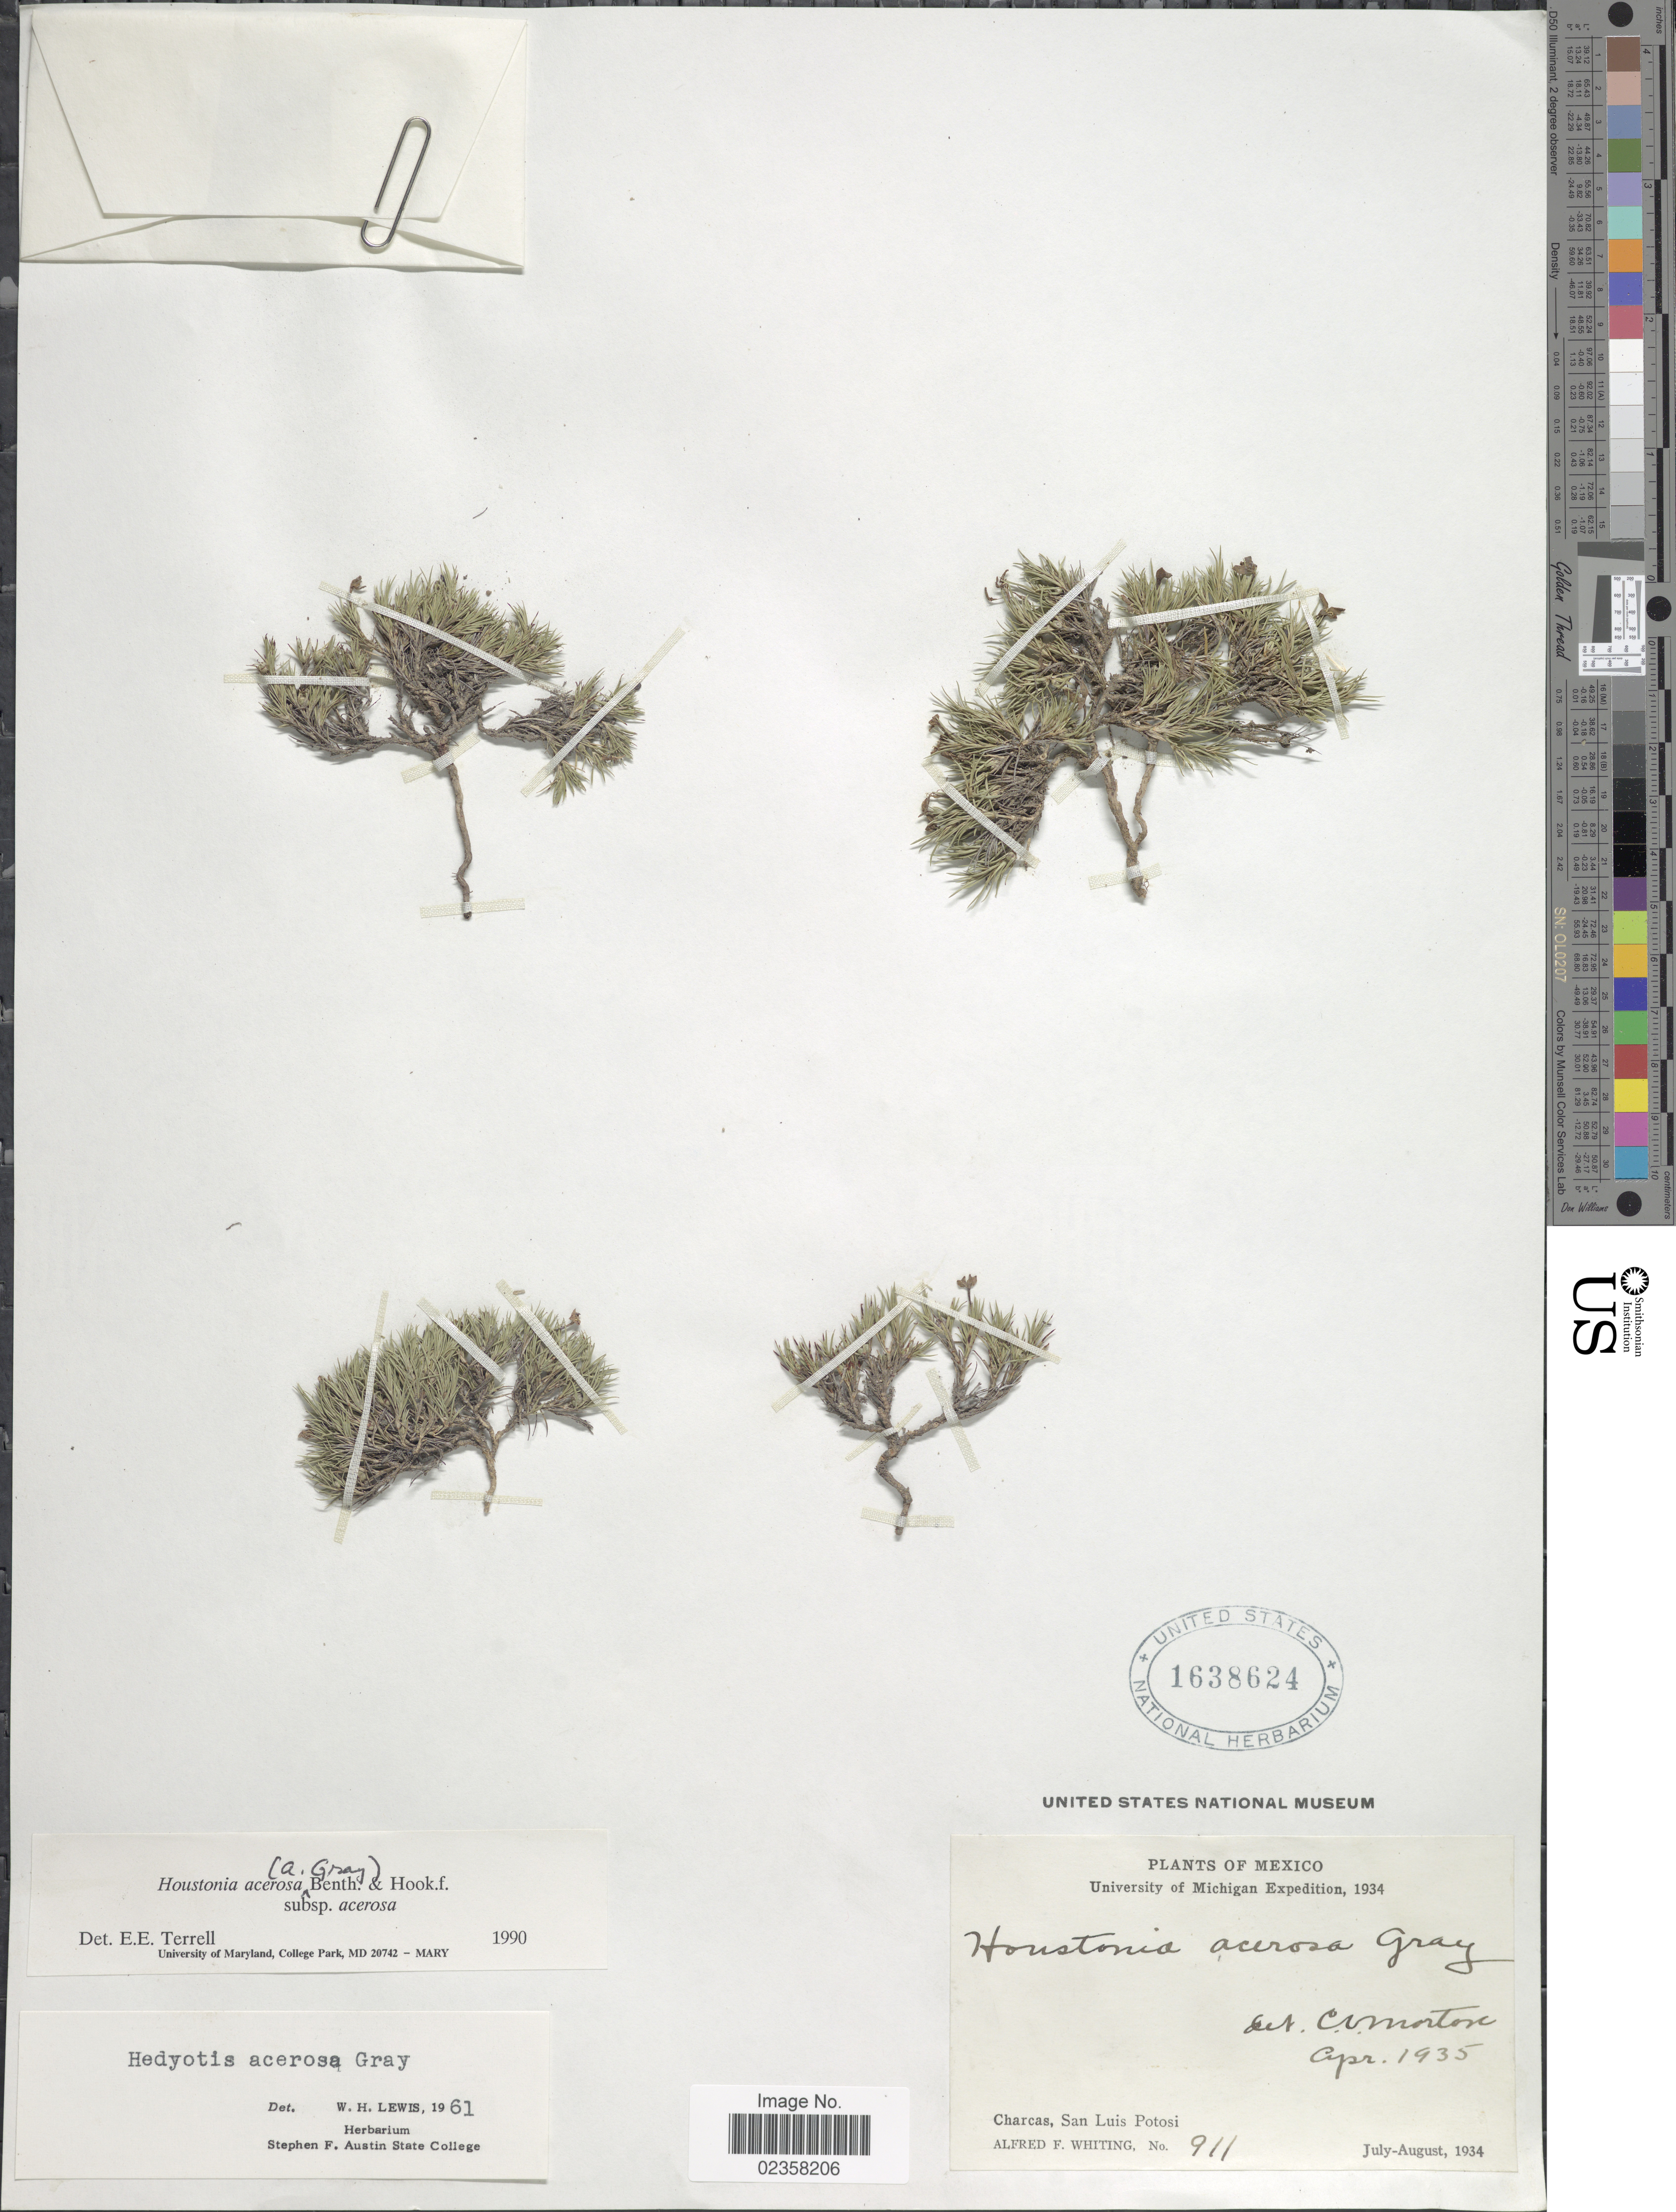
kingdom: Plantae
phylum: Tracheophyta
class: Magnoliopsida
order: Gentianales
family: Rubiaceae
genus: Houstonia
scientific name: Houstonia acerosa var. acerosa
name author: (A. Gray) Benth. & Hook. f.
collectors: A. F. Whiting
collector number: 911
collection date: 1934-07/1934-08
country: Mexico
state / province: San Luis Potosí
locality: Charcas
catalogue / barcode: US 1638624